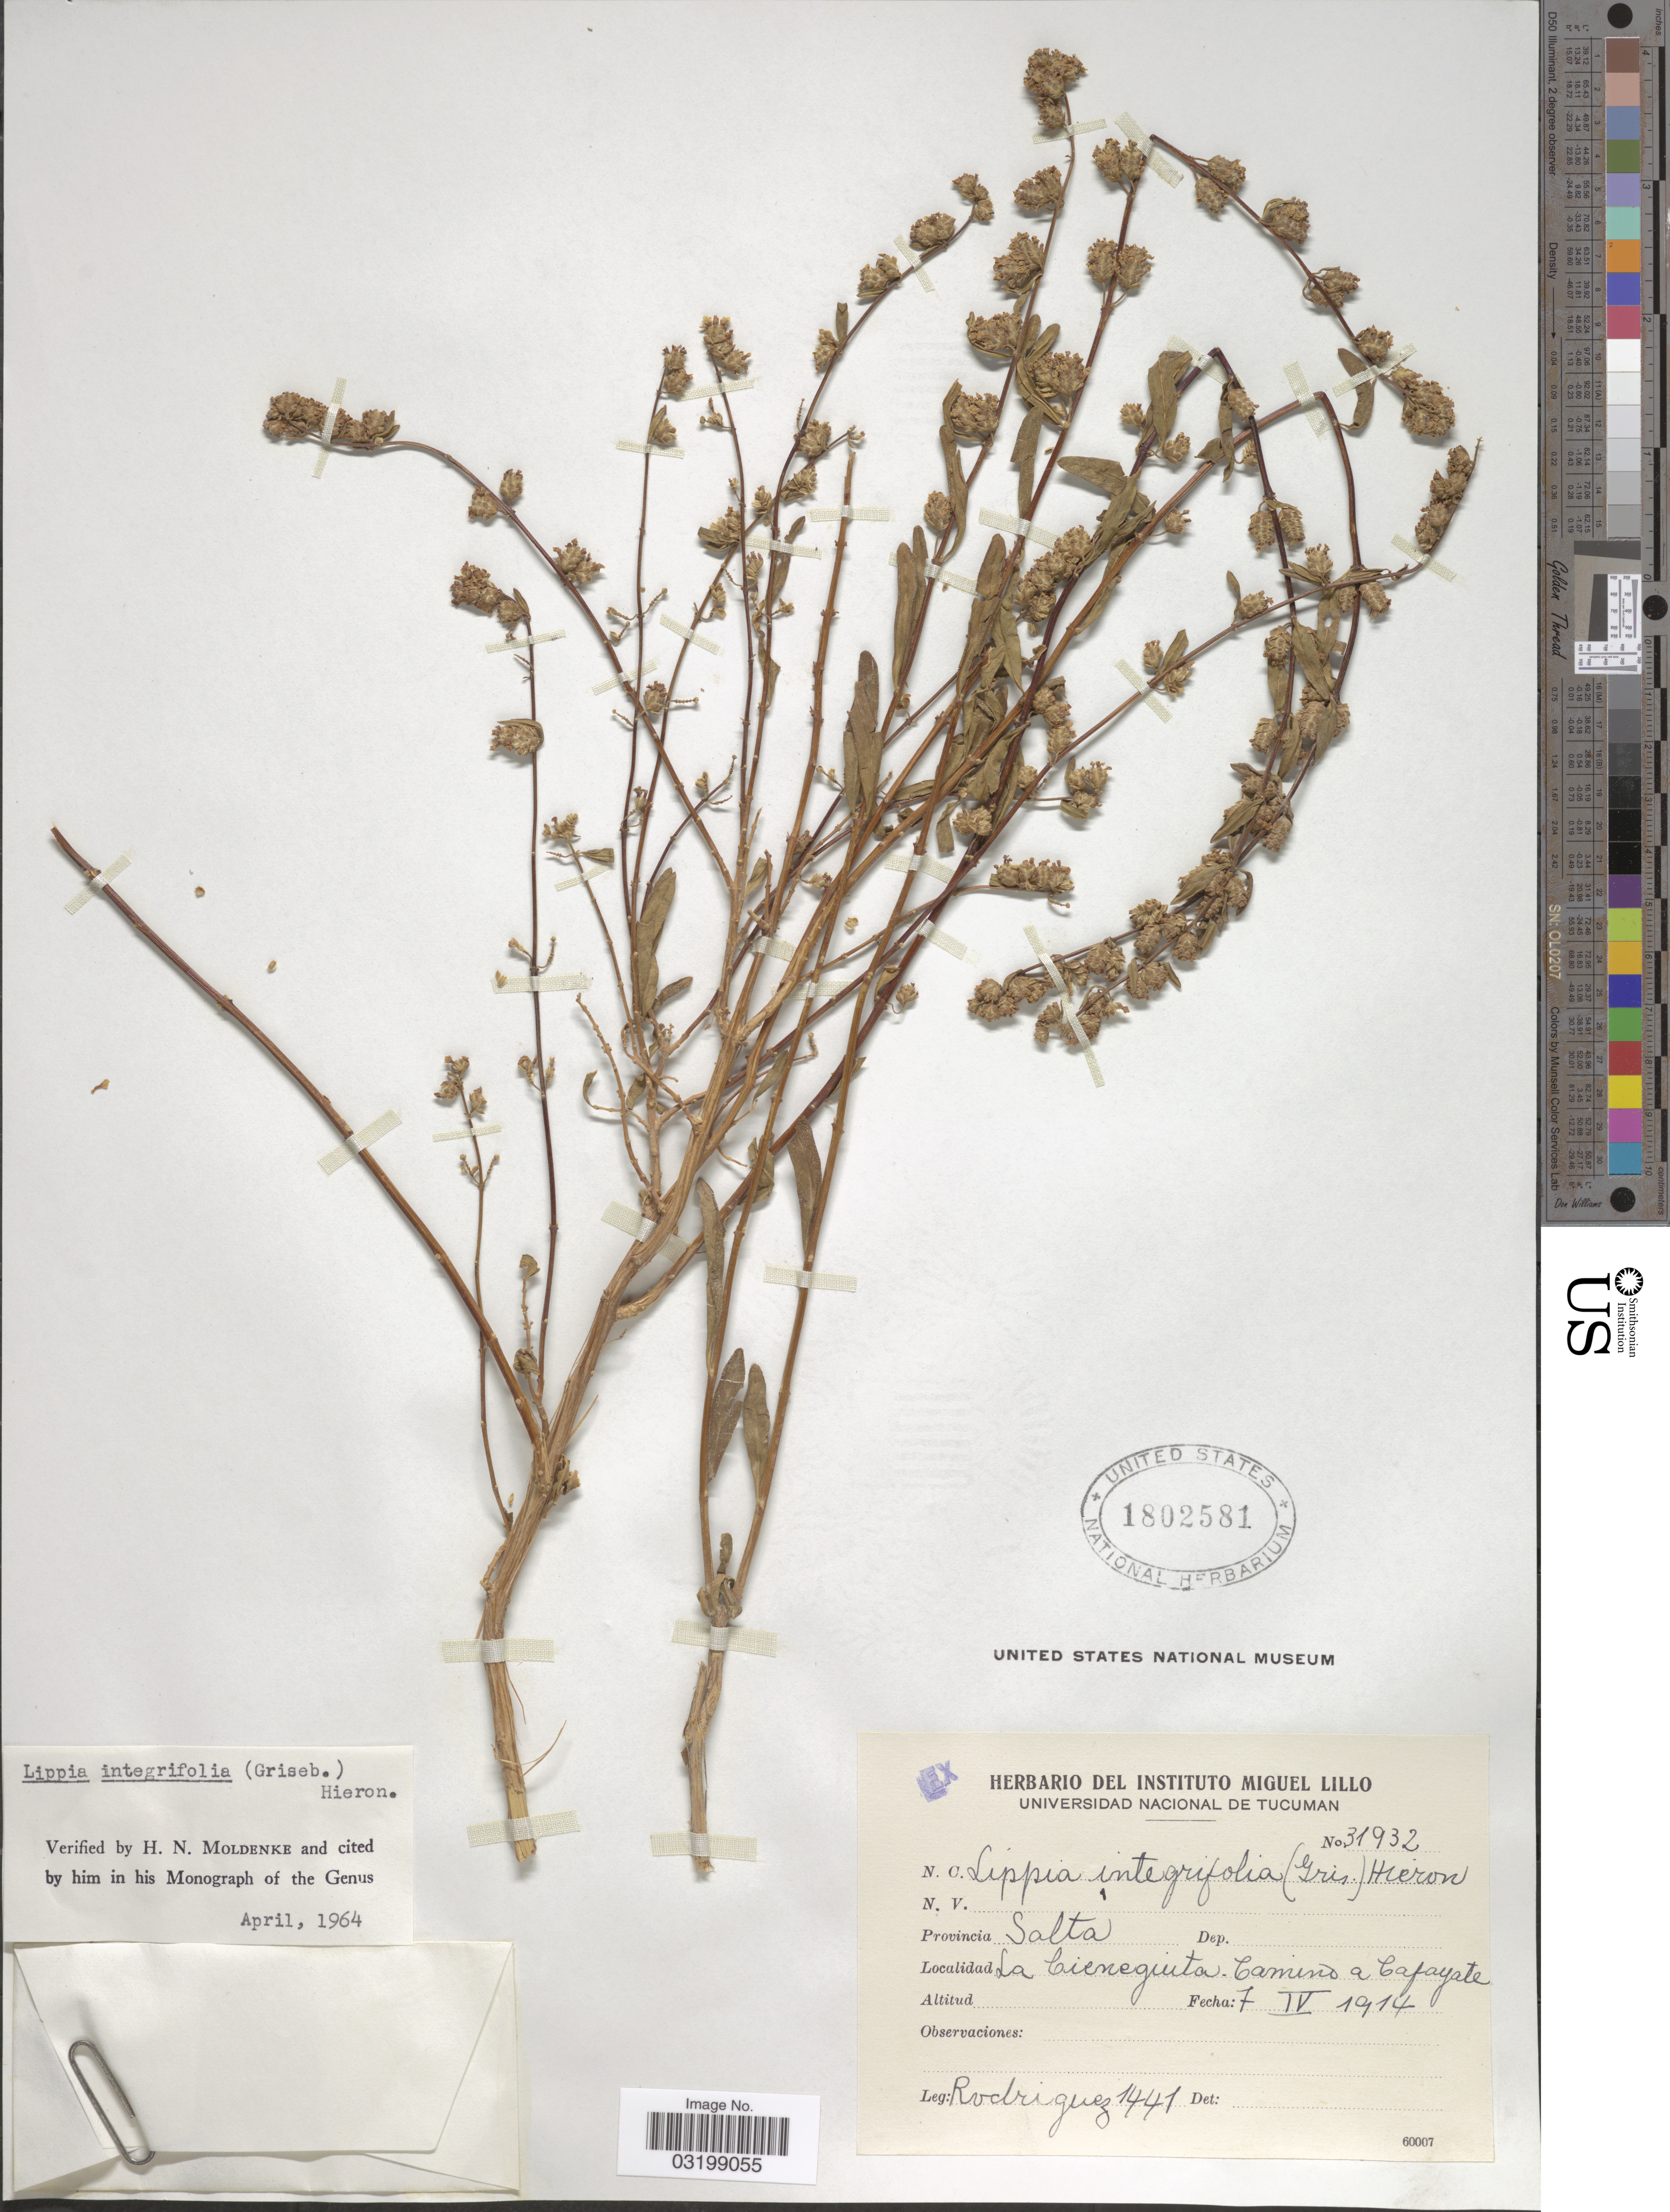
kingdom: Plantae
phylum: Tracheophyta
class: Magnoliopsida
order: Lamiales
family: Verbenaceae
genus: Lippia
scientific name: Lippia integrifolia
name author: (Griseb.) Hieron.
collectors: Rodriguez, --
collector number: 31932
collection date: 1914-04-07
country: Argentina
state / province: Salta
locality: La Cieneguita. Camino a Cafayate.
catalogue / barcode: US 1802581